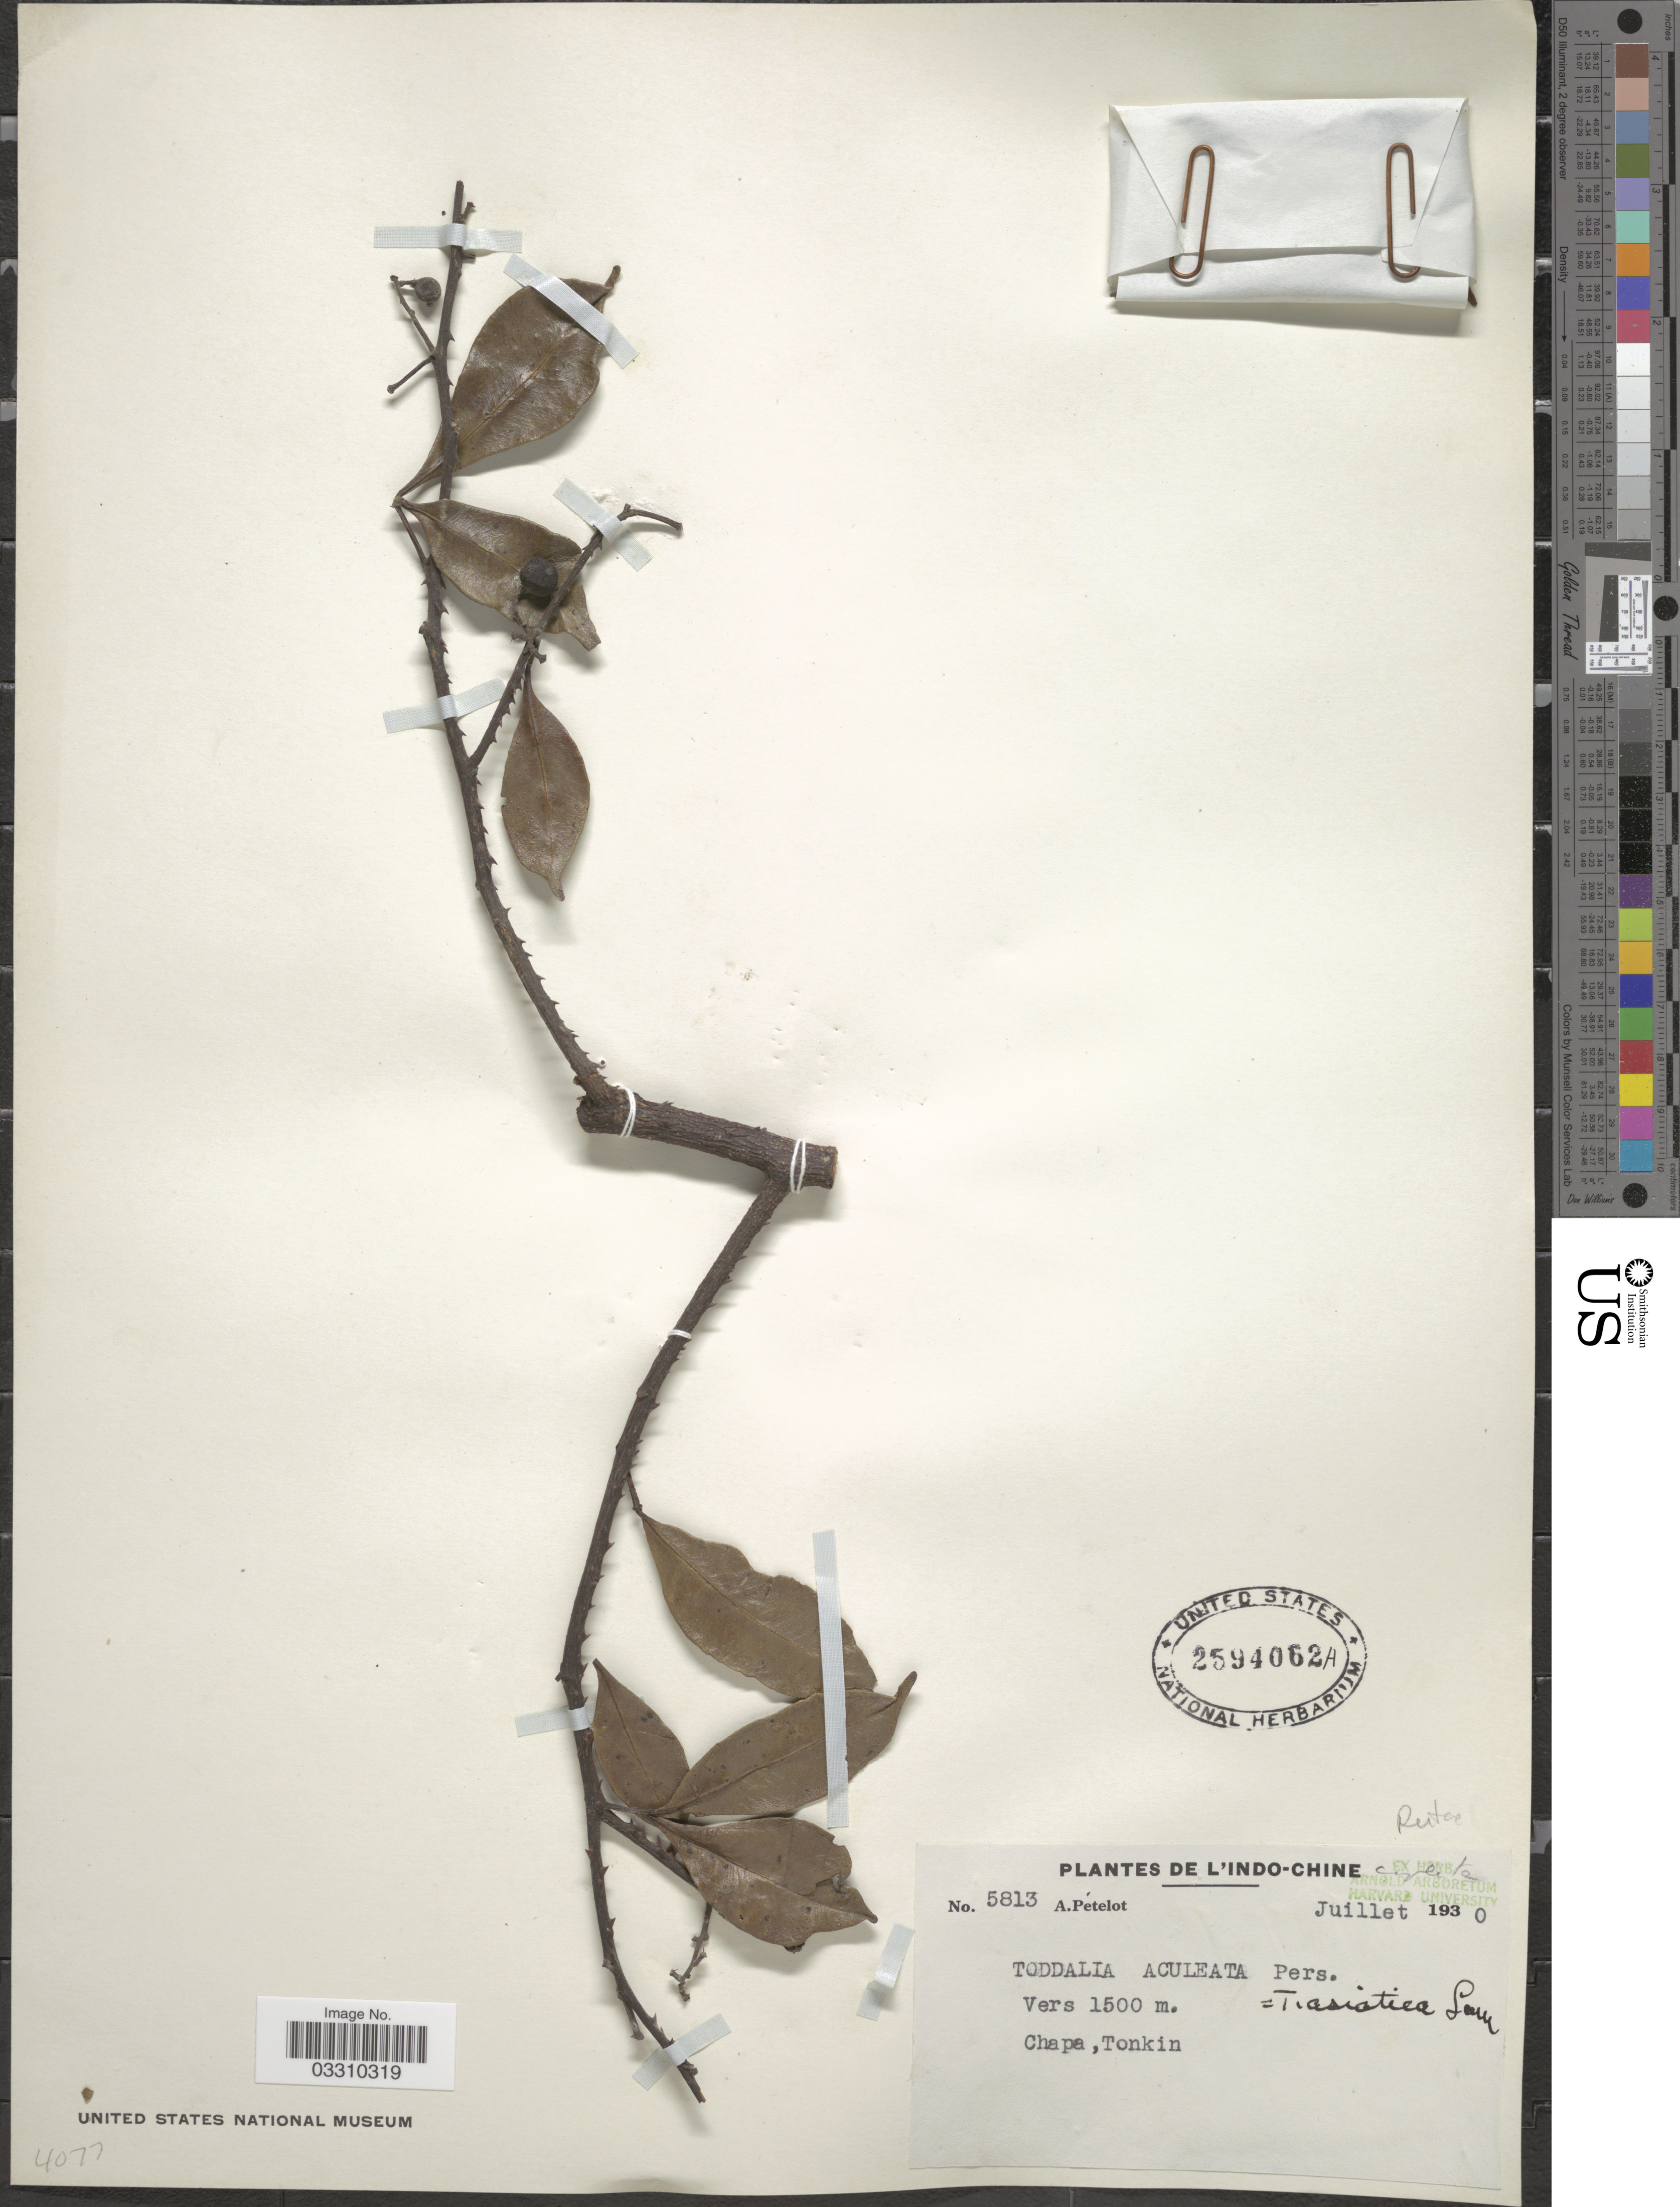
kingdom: Plantae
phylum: Tracheophyta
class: Magnoliopsida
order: Sapindales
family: Rutaceae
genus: Zanthoxylum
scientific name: Zanthoxylum asiaticum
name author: (L.) Appelhans et al.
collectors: A. Petelot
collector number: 5813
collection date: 1930-08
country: Vietnam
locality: Indo-Chine. Chapa, Tonkin.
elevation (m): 1500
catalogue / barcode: US 2594062A